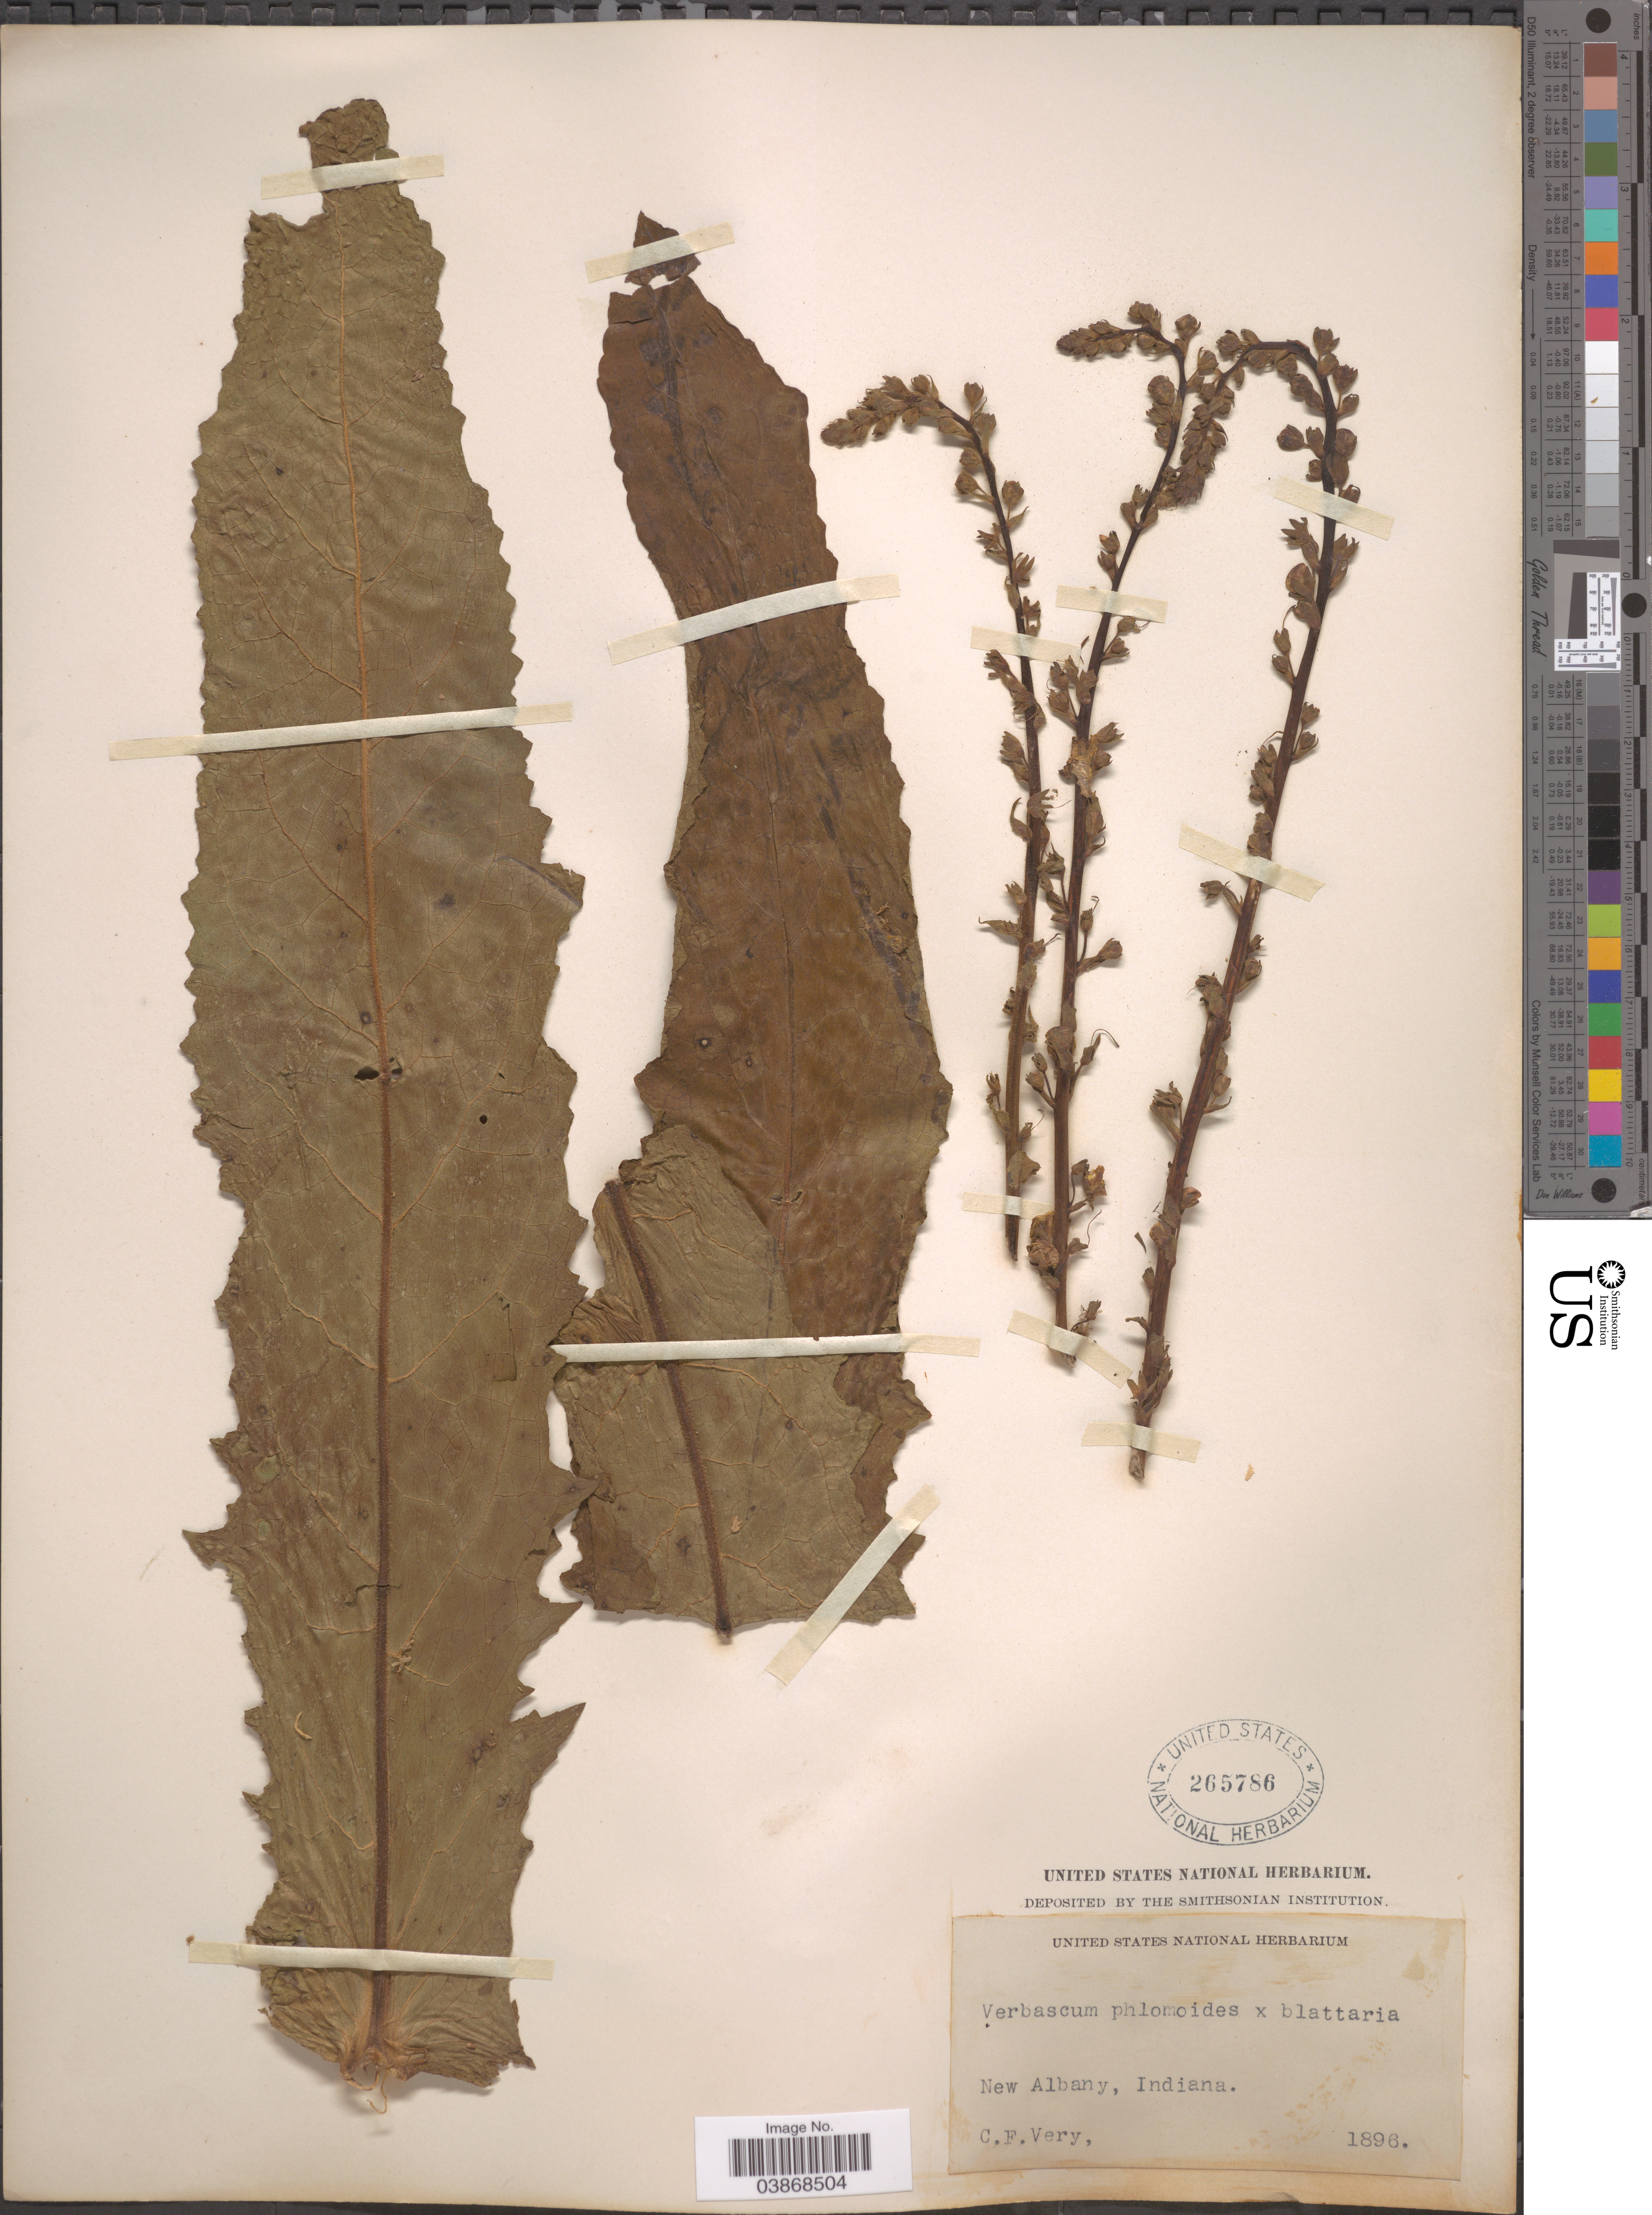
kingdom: Plantae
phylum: Tracheophyta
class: Magnoliopsida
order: Lamiales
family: Scrophulariaceae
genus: Verbascum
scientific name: Verbascum phlomoides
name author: L.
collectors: C. Very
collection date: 1896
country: United States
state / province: Indiana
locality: New Albany.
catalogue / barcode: US 265786